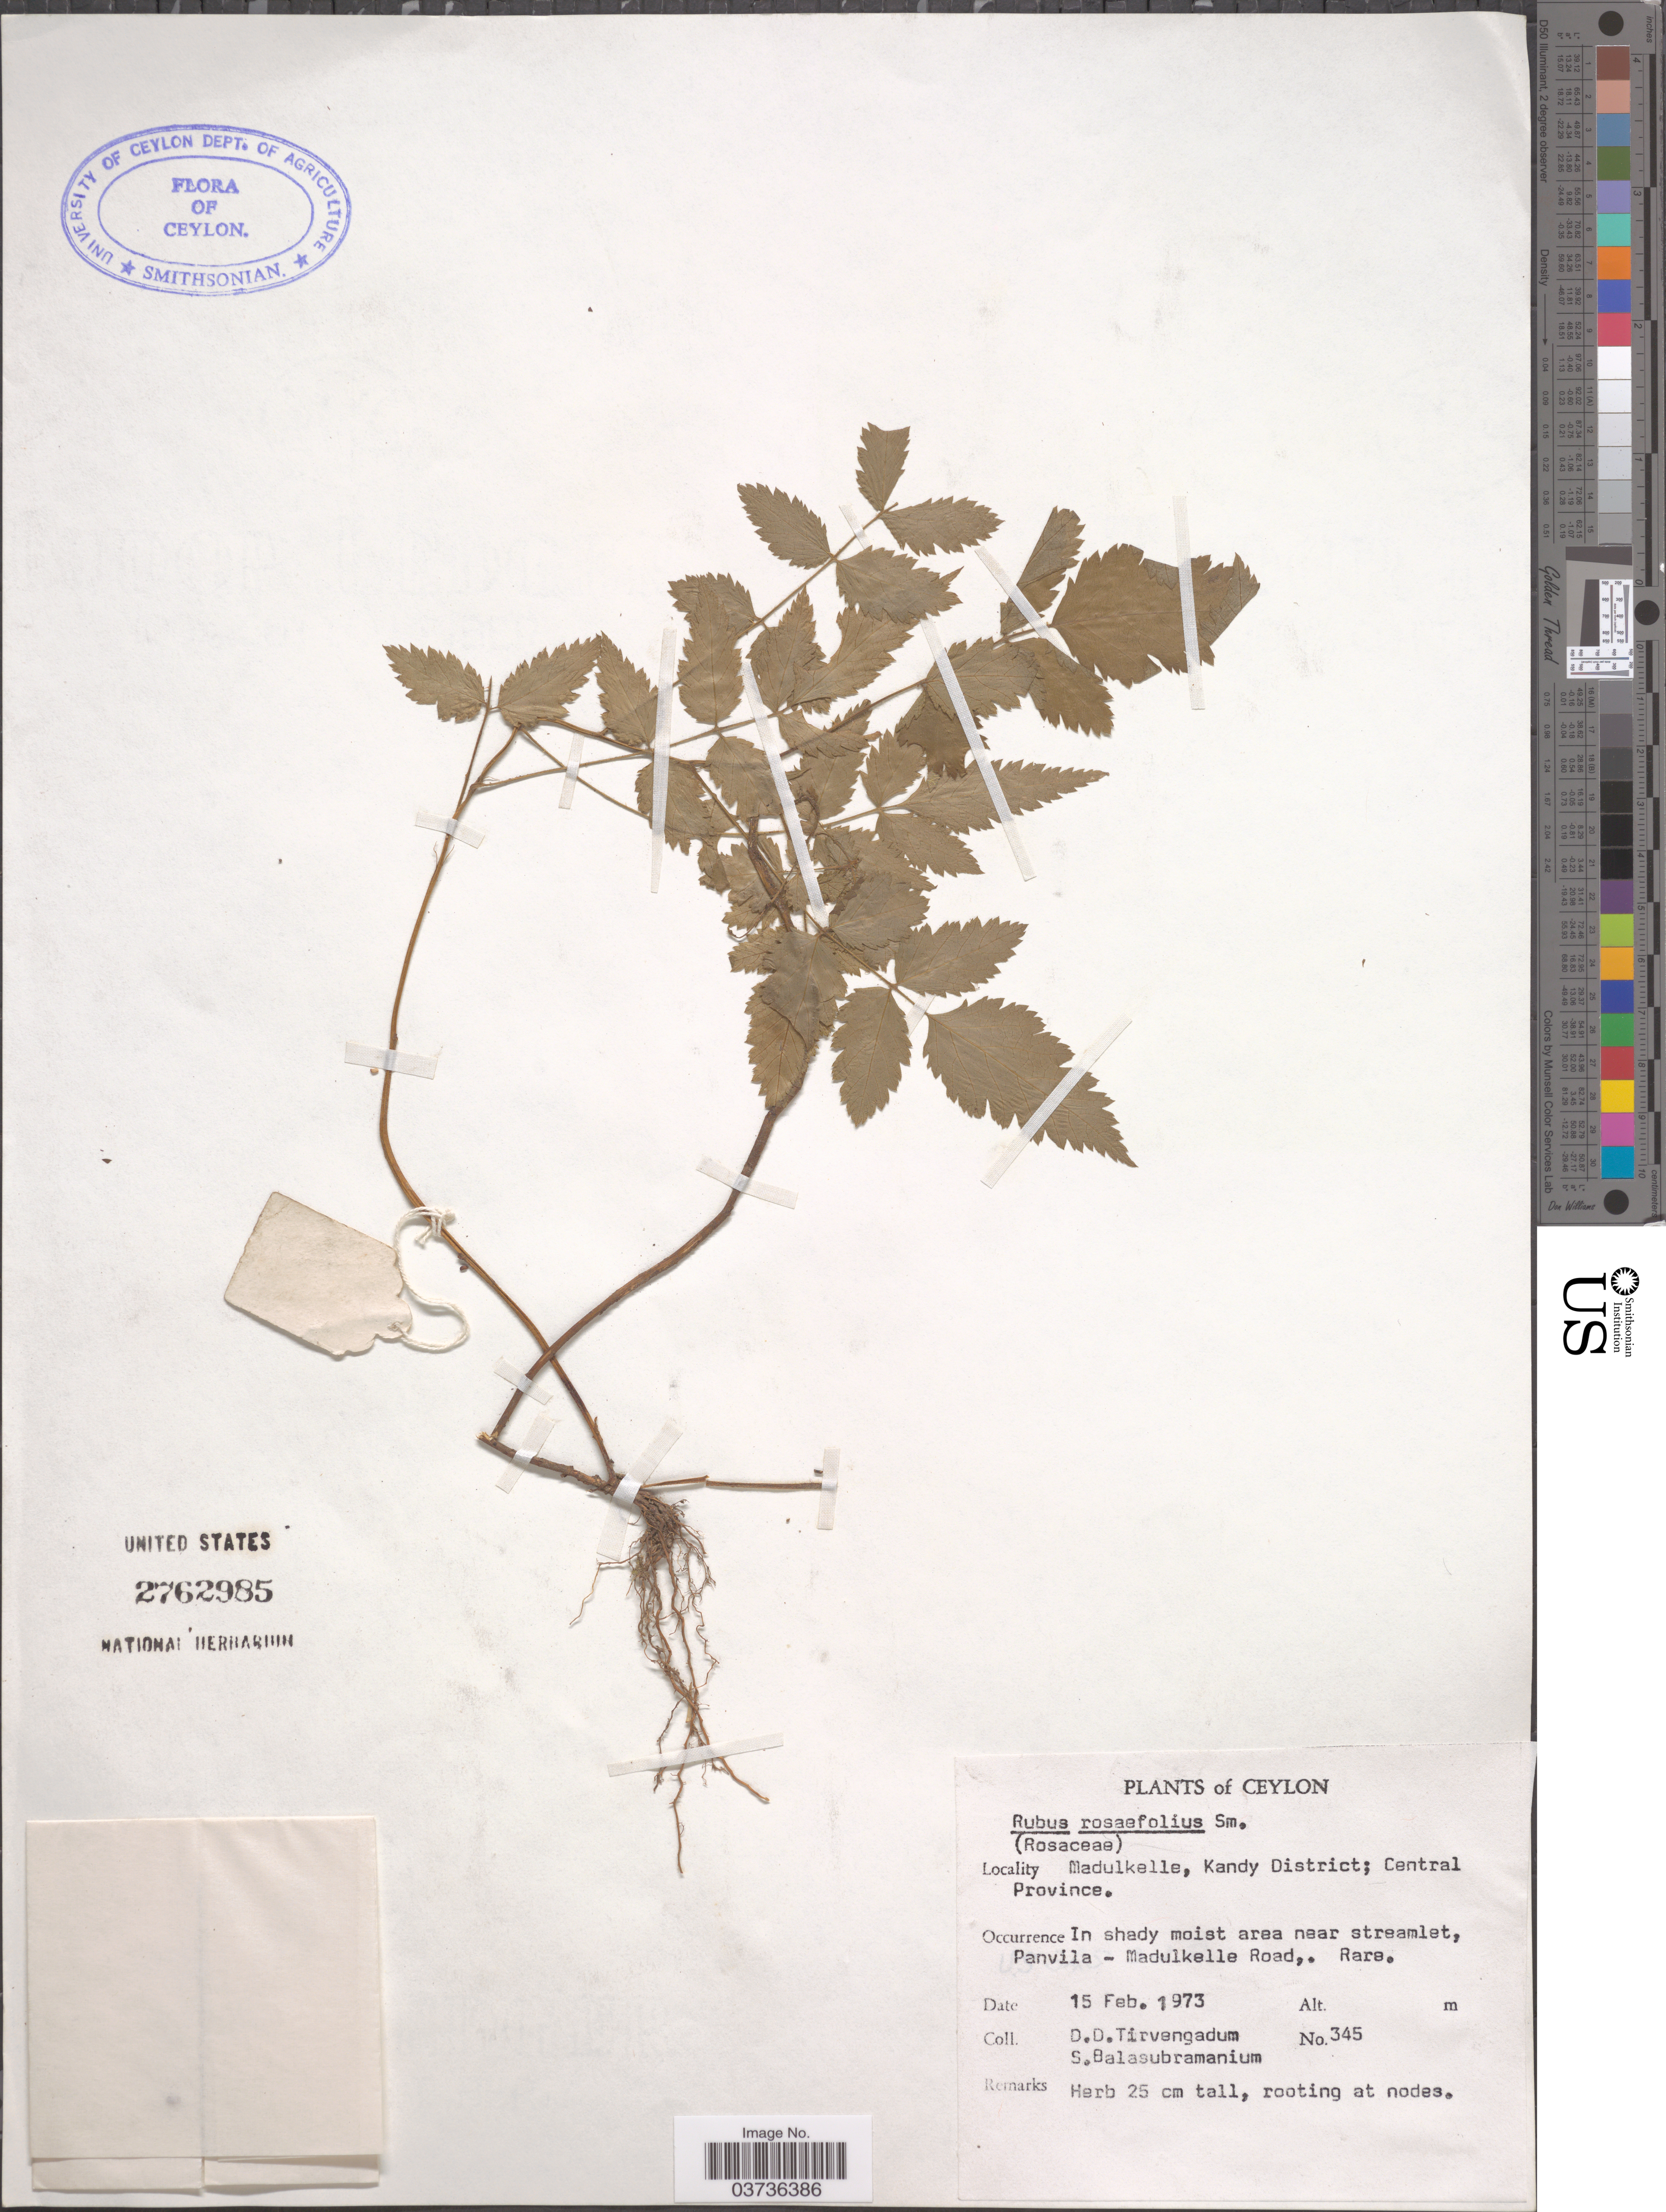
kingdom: Plantae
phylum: Tracheophyta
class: Magnoliopsida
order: Rosales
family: Rosaceae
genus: Rubus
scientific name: Rubus rosaefolius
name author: Sm.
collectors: D. Tirvengadum & S. Balasubramanium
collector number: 345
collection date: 1973-02-15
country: Sri Lanka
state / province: Central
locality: Ceylon. Madulkelle, Kandy District. Panvilla - Madulkelle Road.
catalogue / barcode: US 2762985